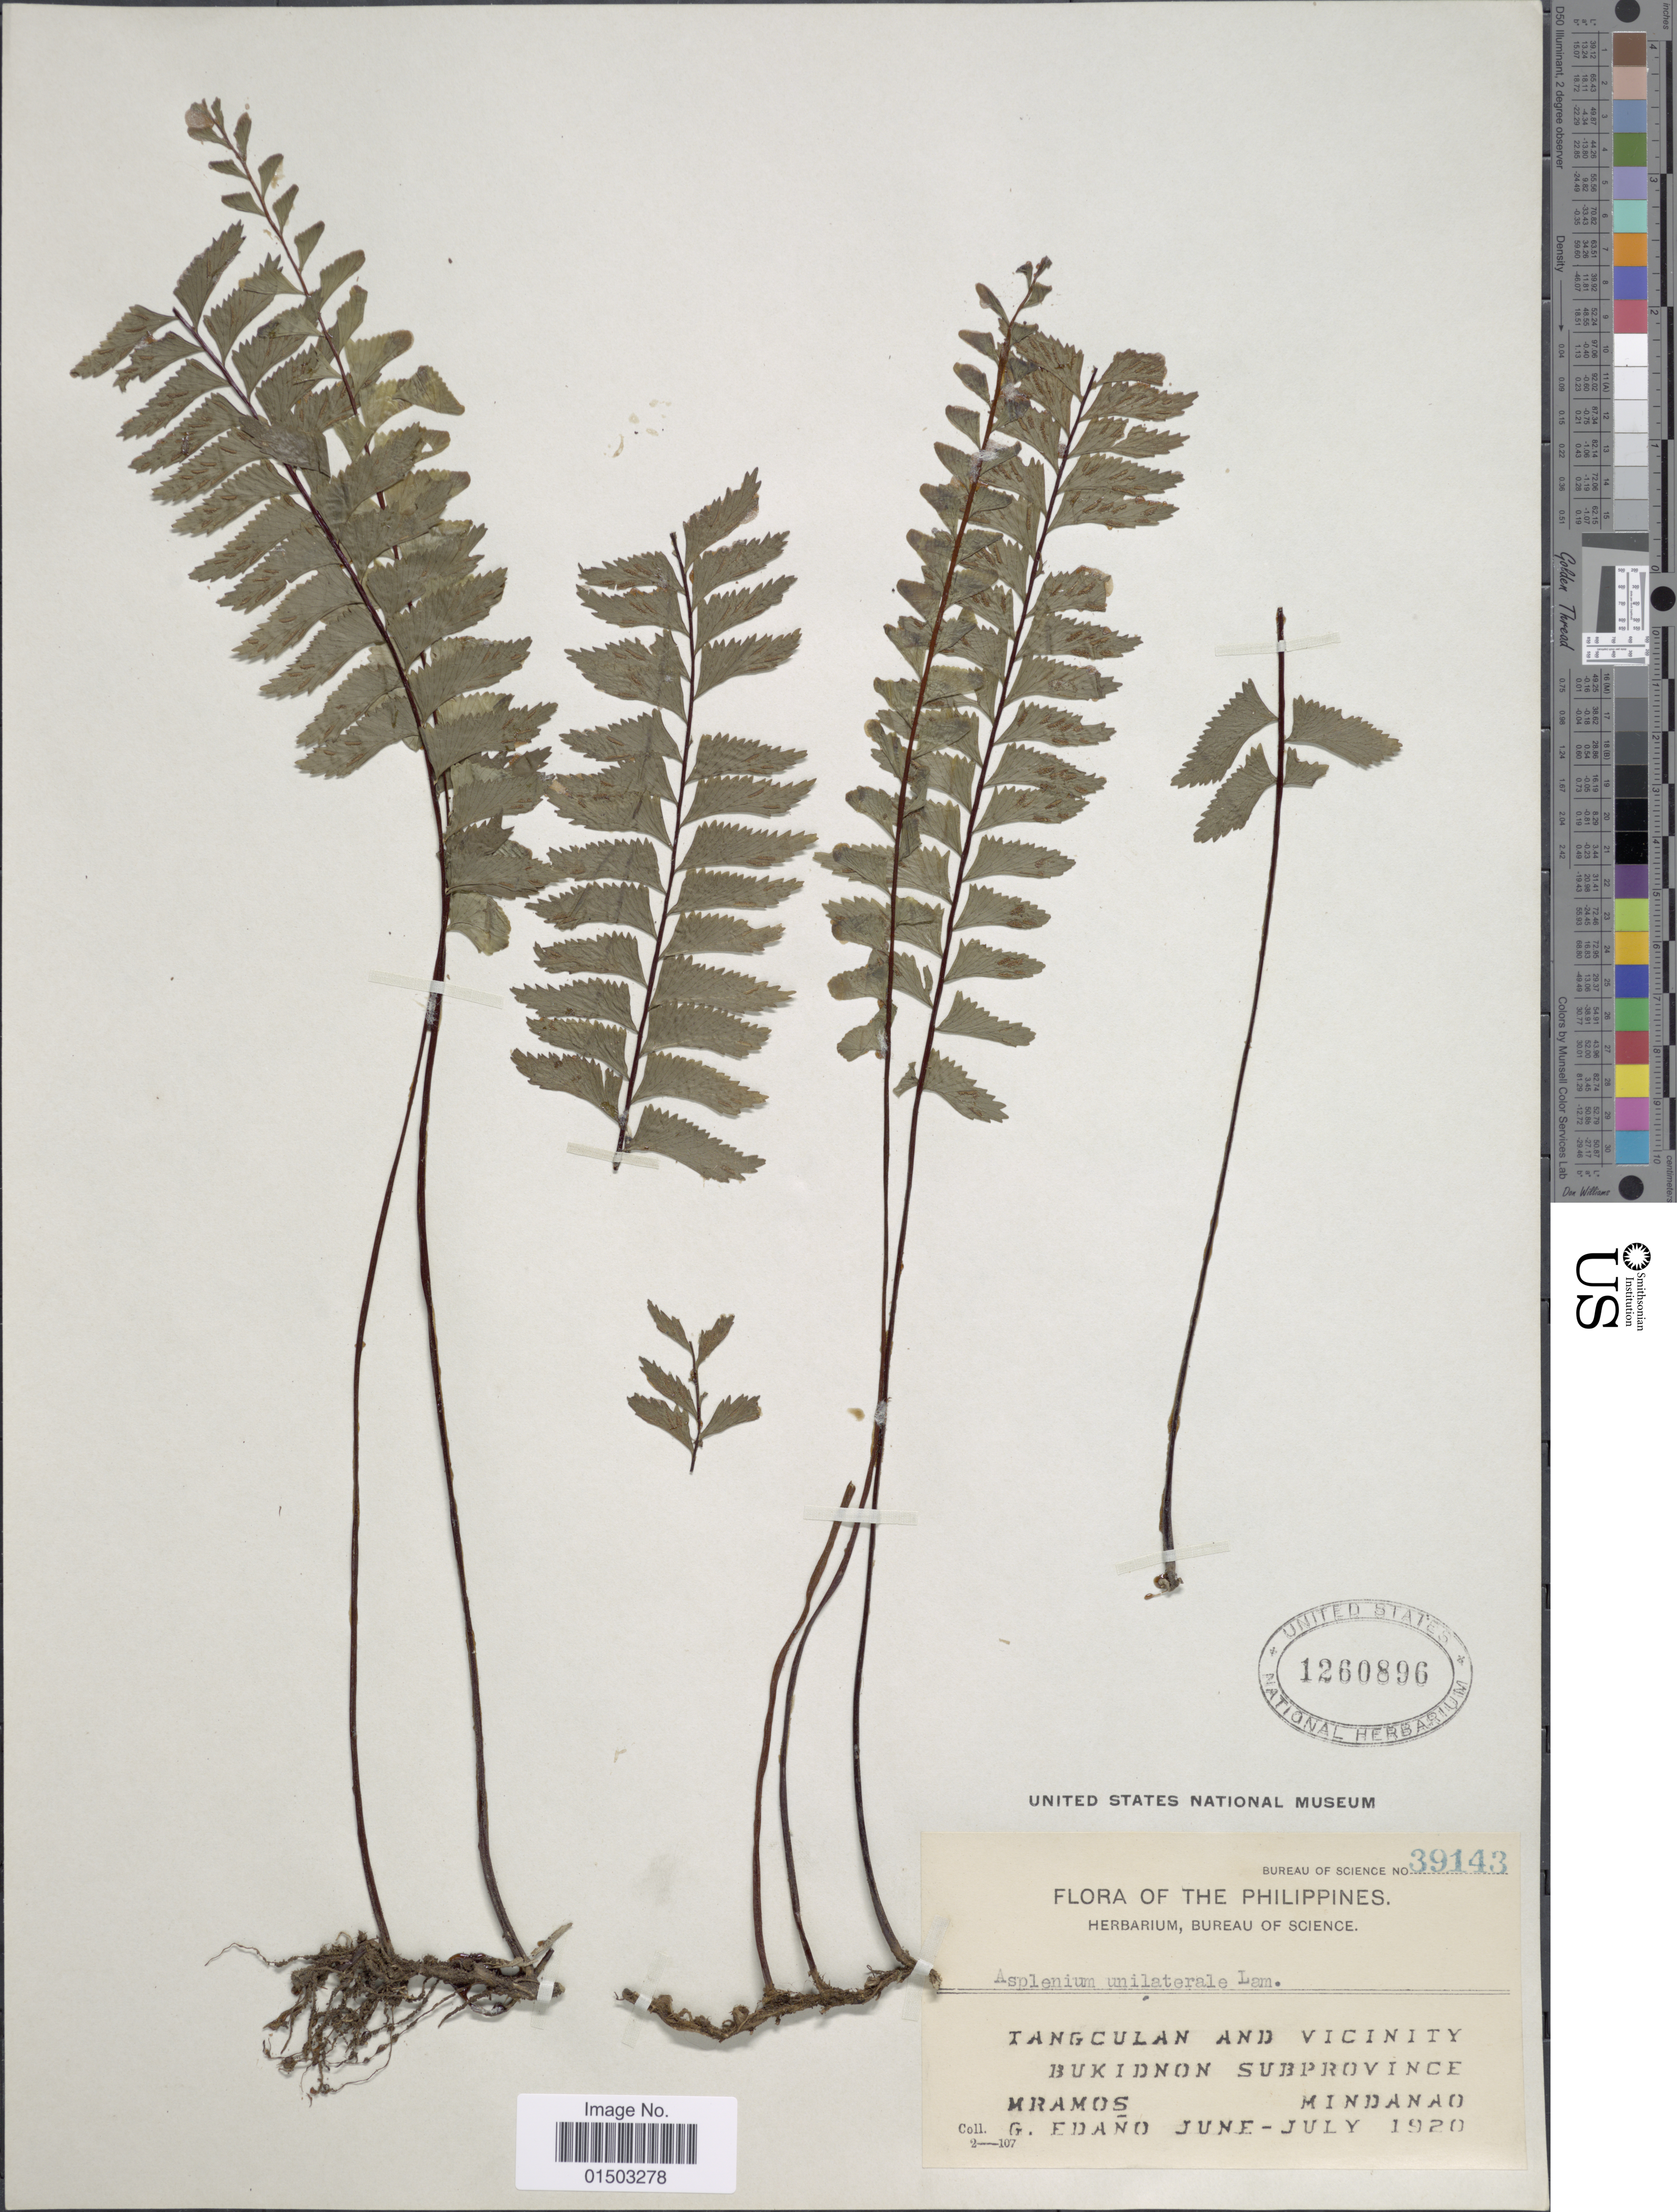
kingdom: Plantae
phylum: Tracheophyta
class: Polypodiopsida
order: Polypodiales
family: Aspleniaceae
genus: Hymenasplenium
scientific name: Hymenasplenium unilaterale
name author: (Lam.) Hayata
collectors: M. Ramos & G. Edaño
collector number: Bureau of Science 39143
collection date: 1920-06/1920-07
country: Philippines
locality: Philippines, Tangculan and vicinity Bukidnon subprovince. Mindanao.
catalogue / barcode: US 1260896